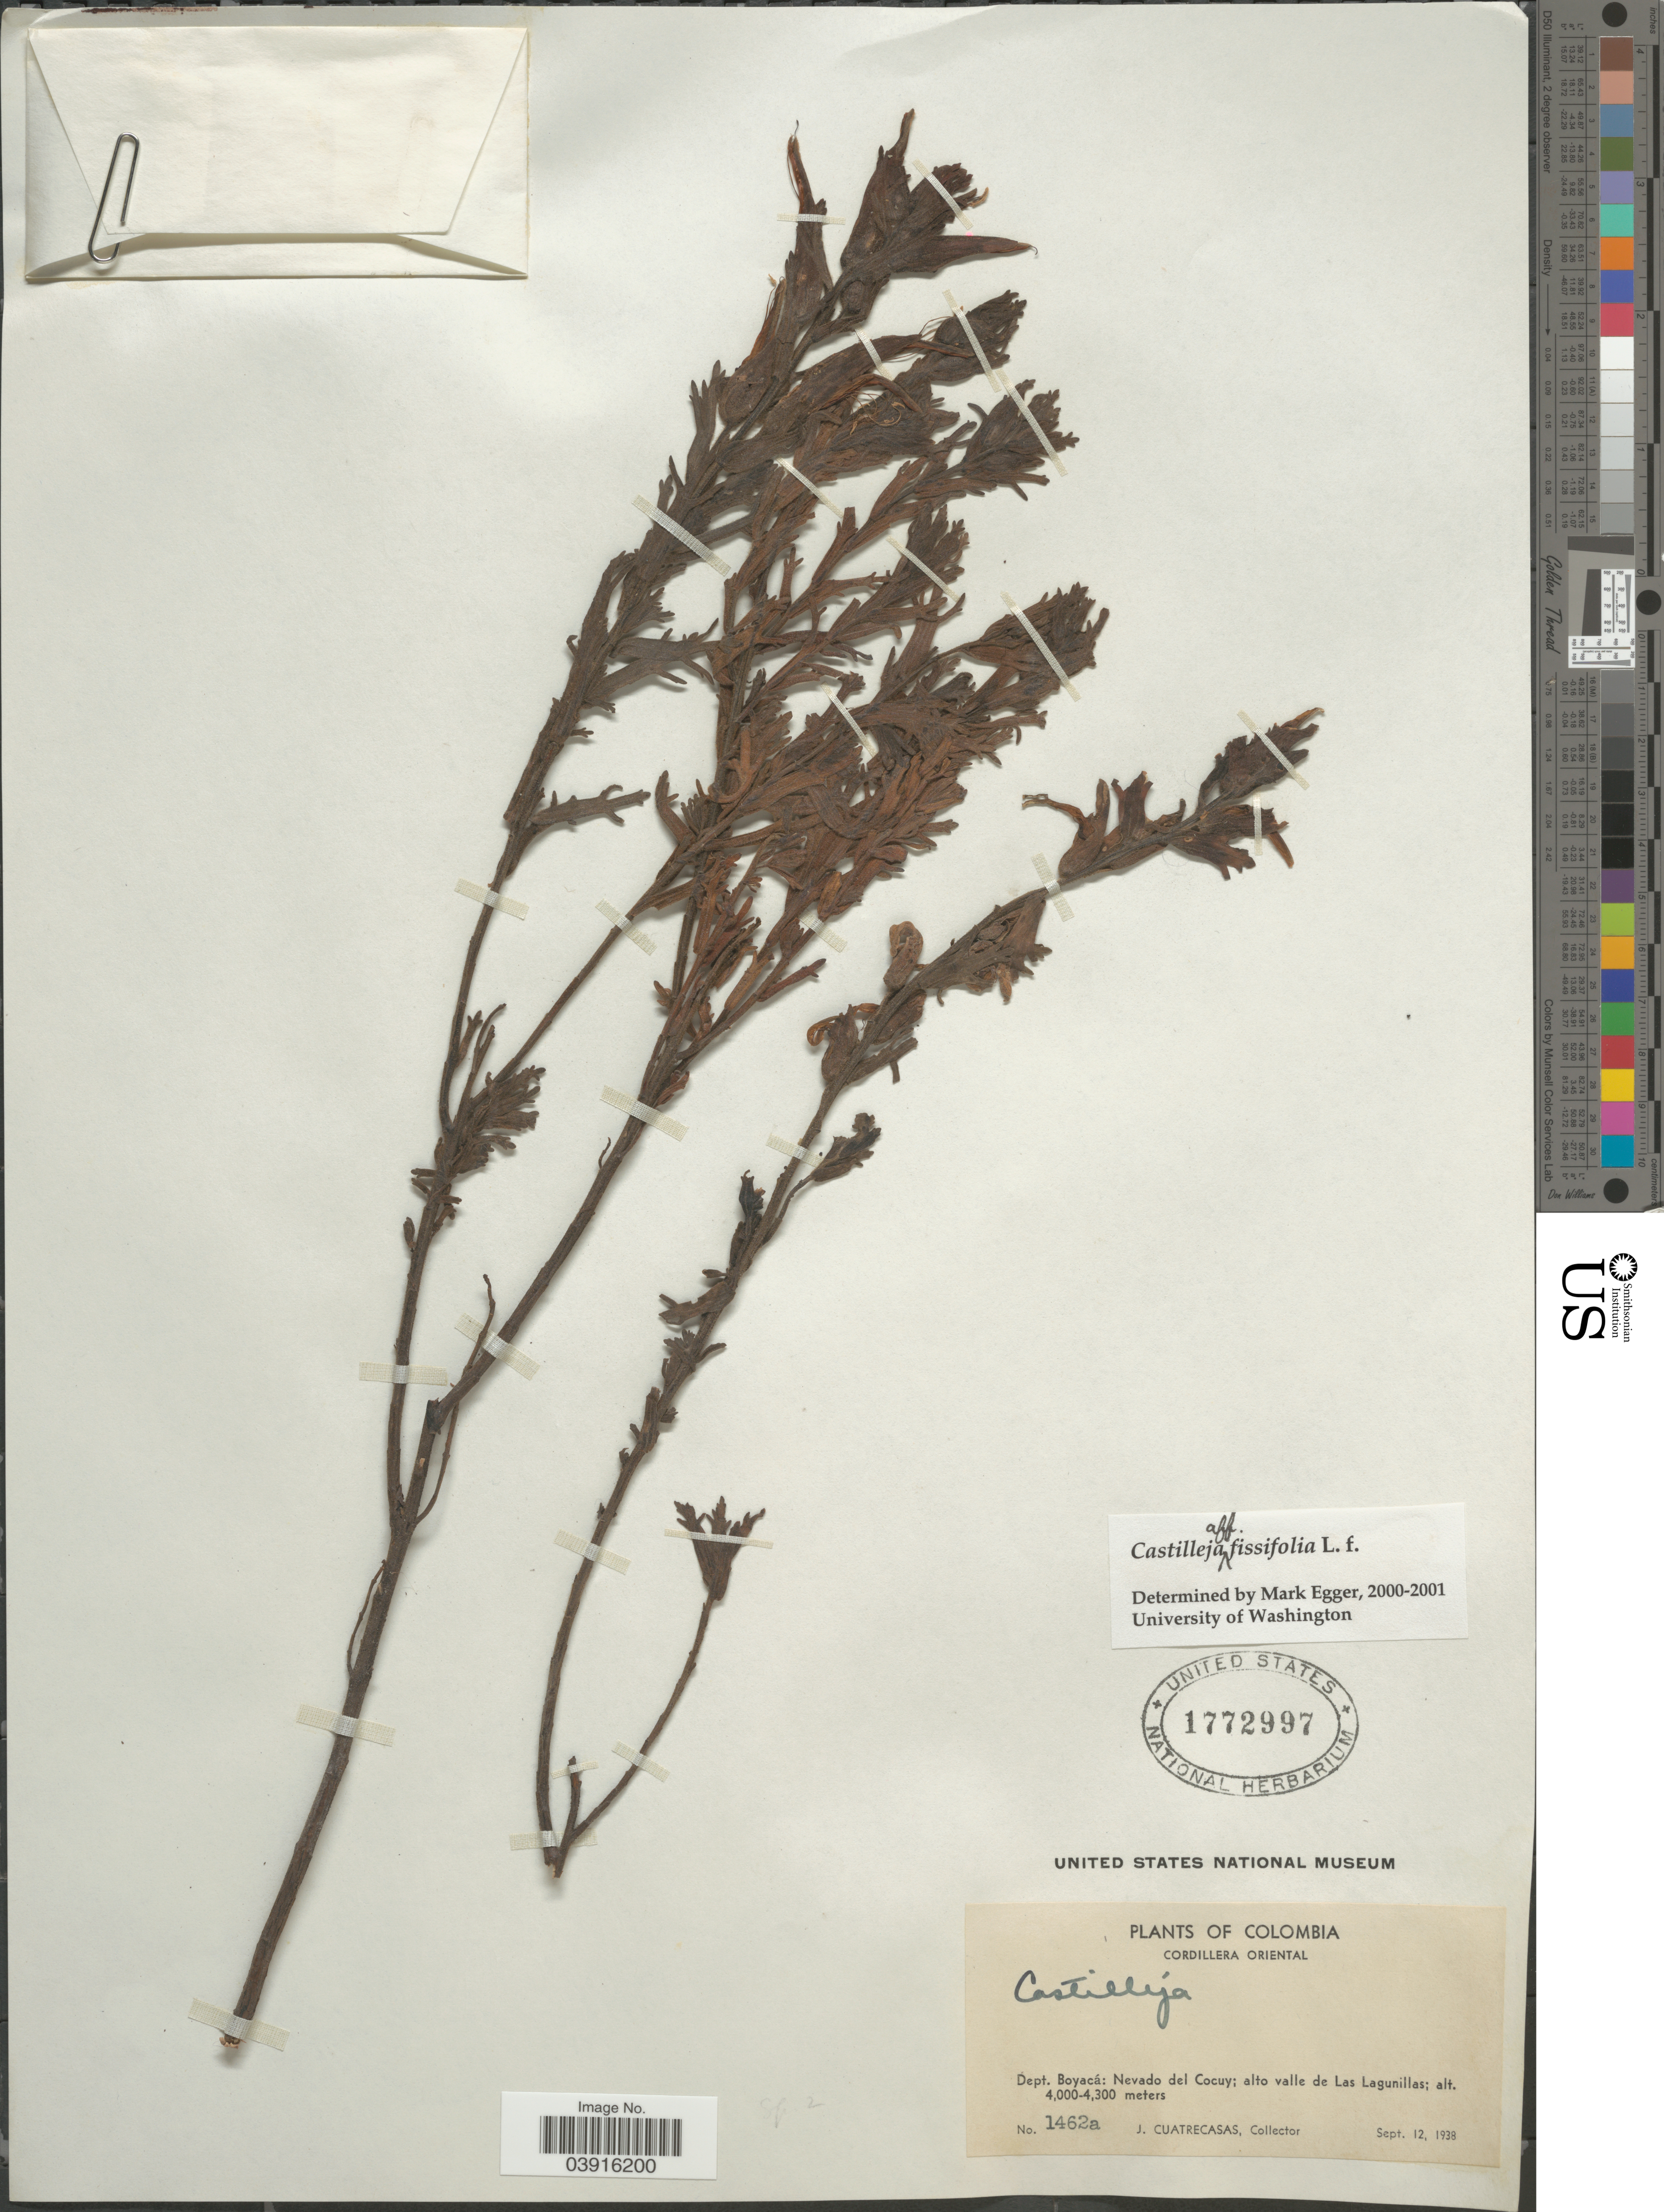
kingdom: Plantae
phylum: Tracheophyta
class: Magnoliopsida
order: Lamiales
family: Orobanchaceae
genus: Castilleja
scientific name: Castilleja fissifolia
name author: L. f.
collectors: J. Cuatrecasas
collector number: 1462a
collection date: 1938-09-12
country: Colombia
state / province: Boyacá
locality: Cordillera Oriental. Dept. Boyacá: Nevado del Cocuy; alto valle de Las Lagunillas.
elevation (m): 4000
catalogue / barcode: US 1772997